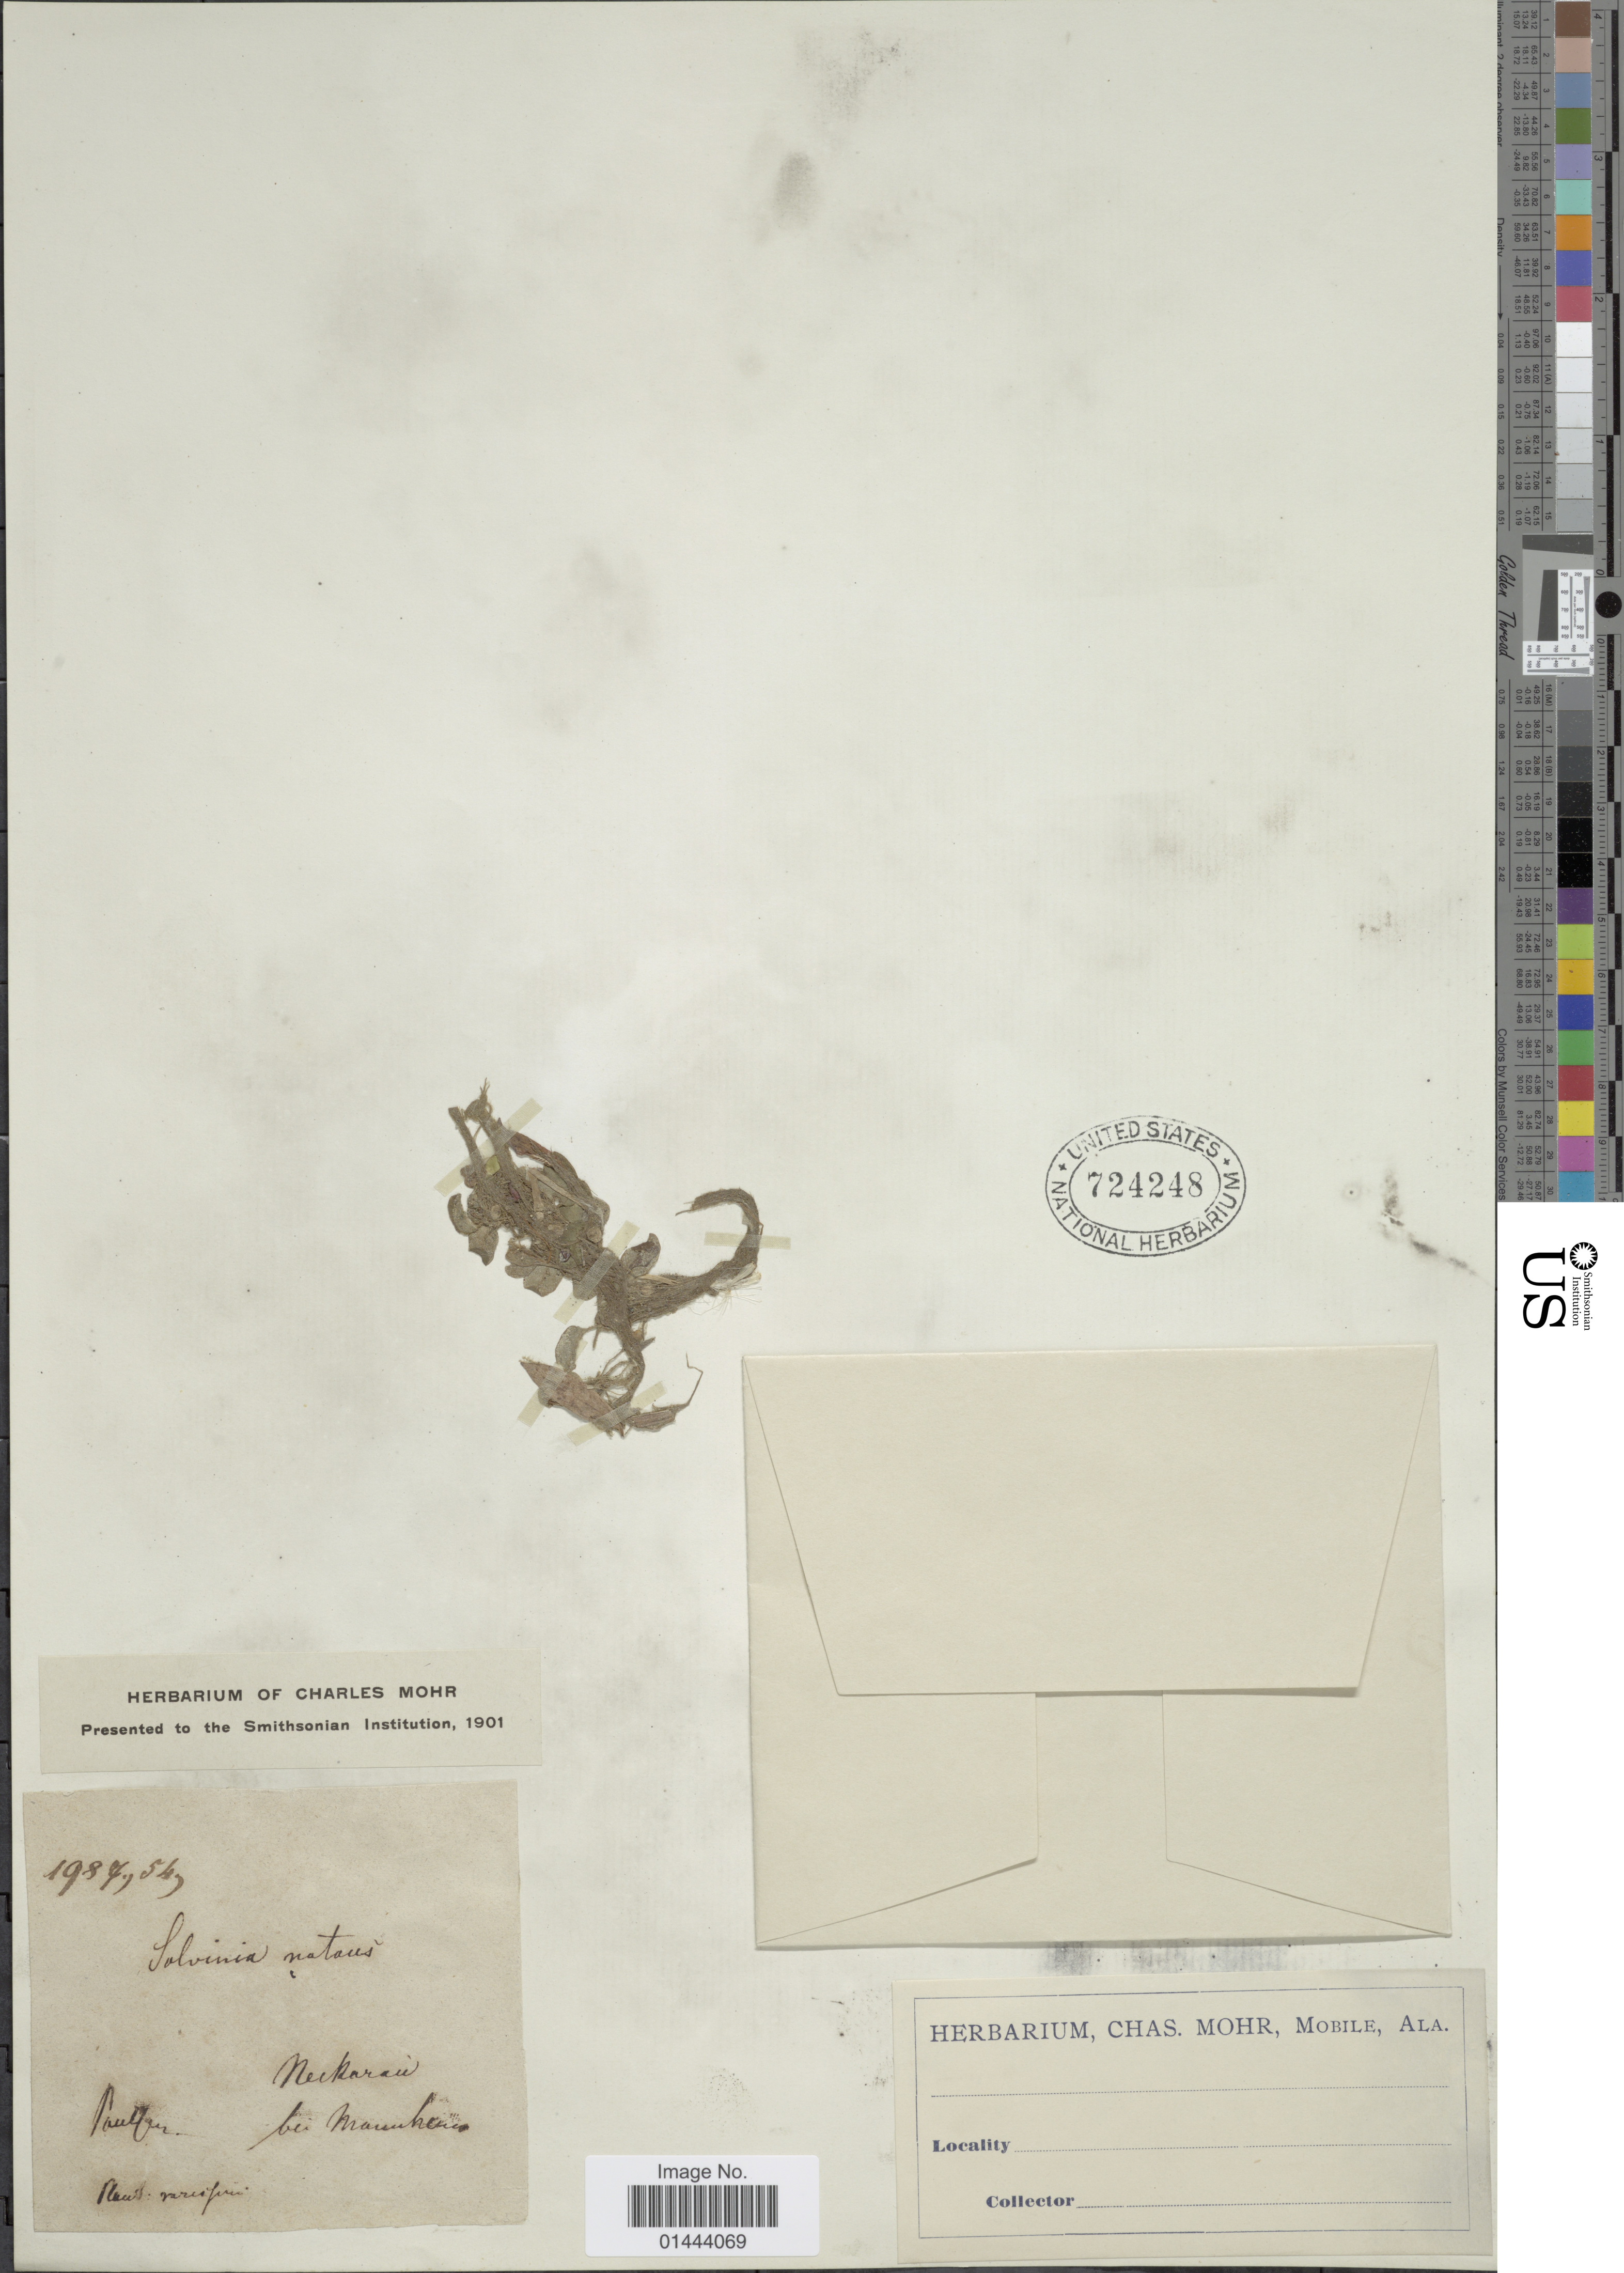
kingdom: Plantae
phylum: Tracheophyta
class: Polypodiopsida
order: Salviniales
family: Salviniaceae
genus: Salvinia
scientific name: Salvinia natans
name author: (L.) All.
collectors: ex herb. Charles Mohr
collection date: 1954-04-05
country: Germany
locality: Paulfer, Neckarau, bei Marauheun [unsure placement] [interpreted]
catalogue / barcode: US 724248